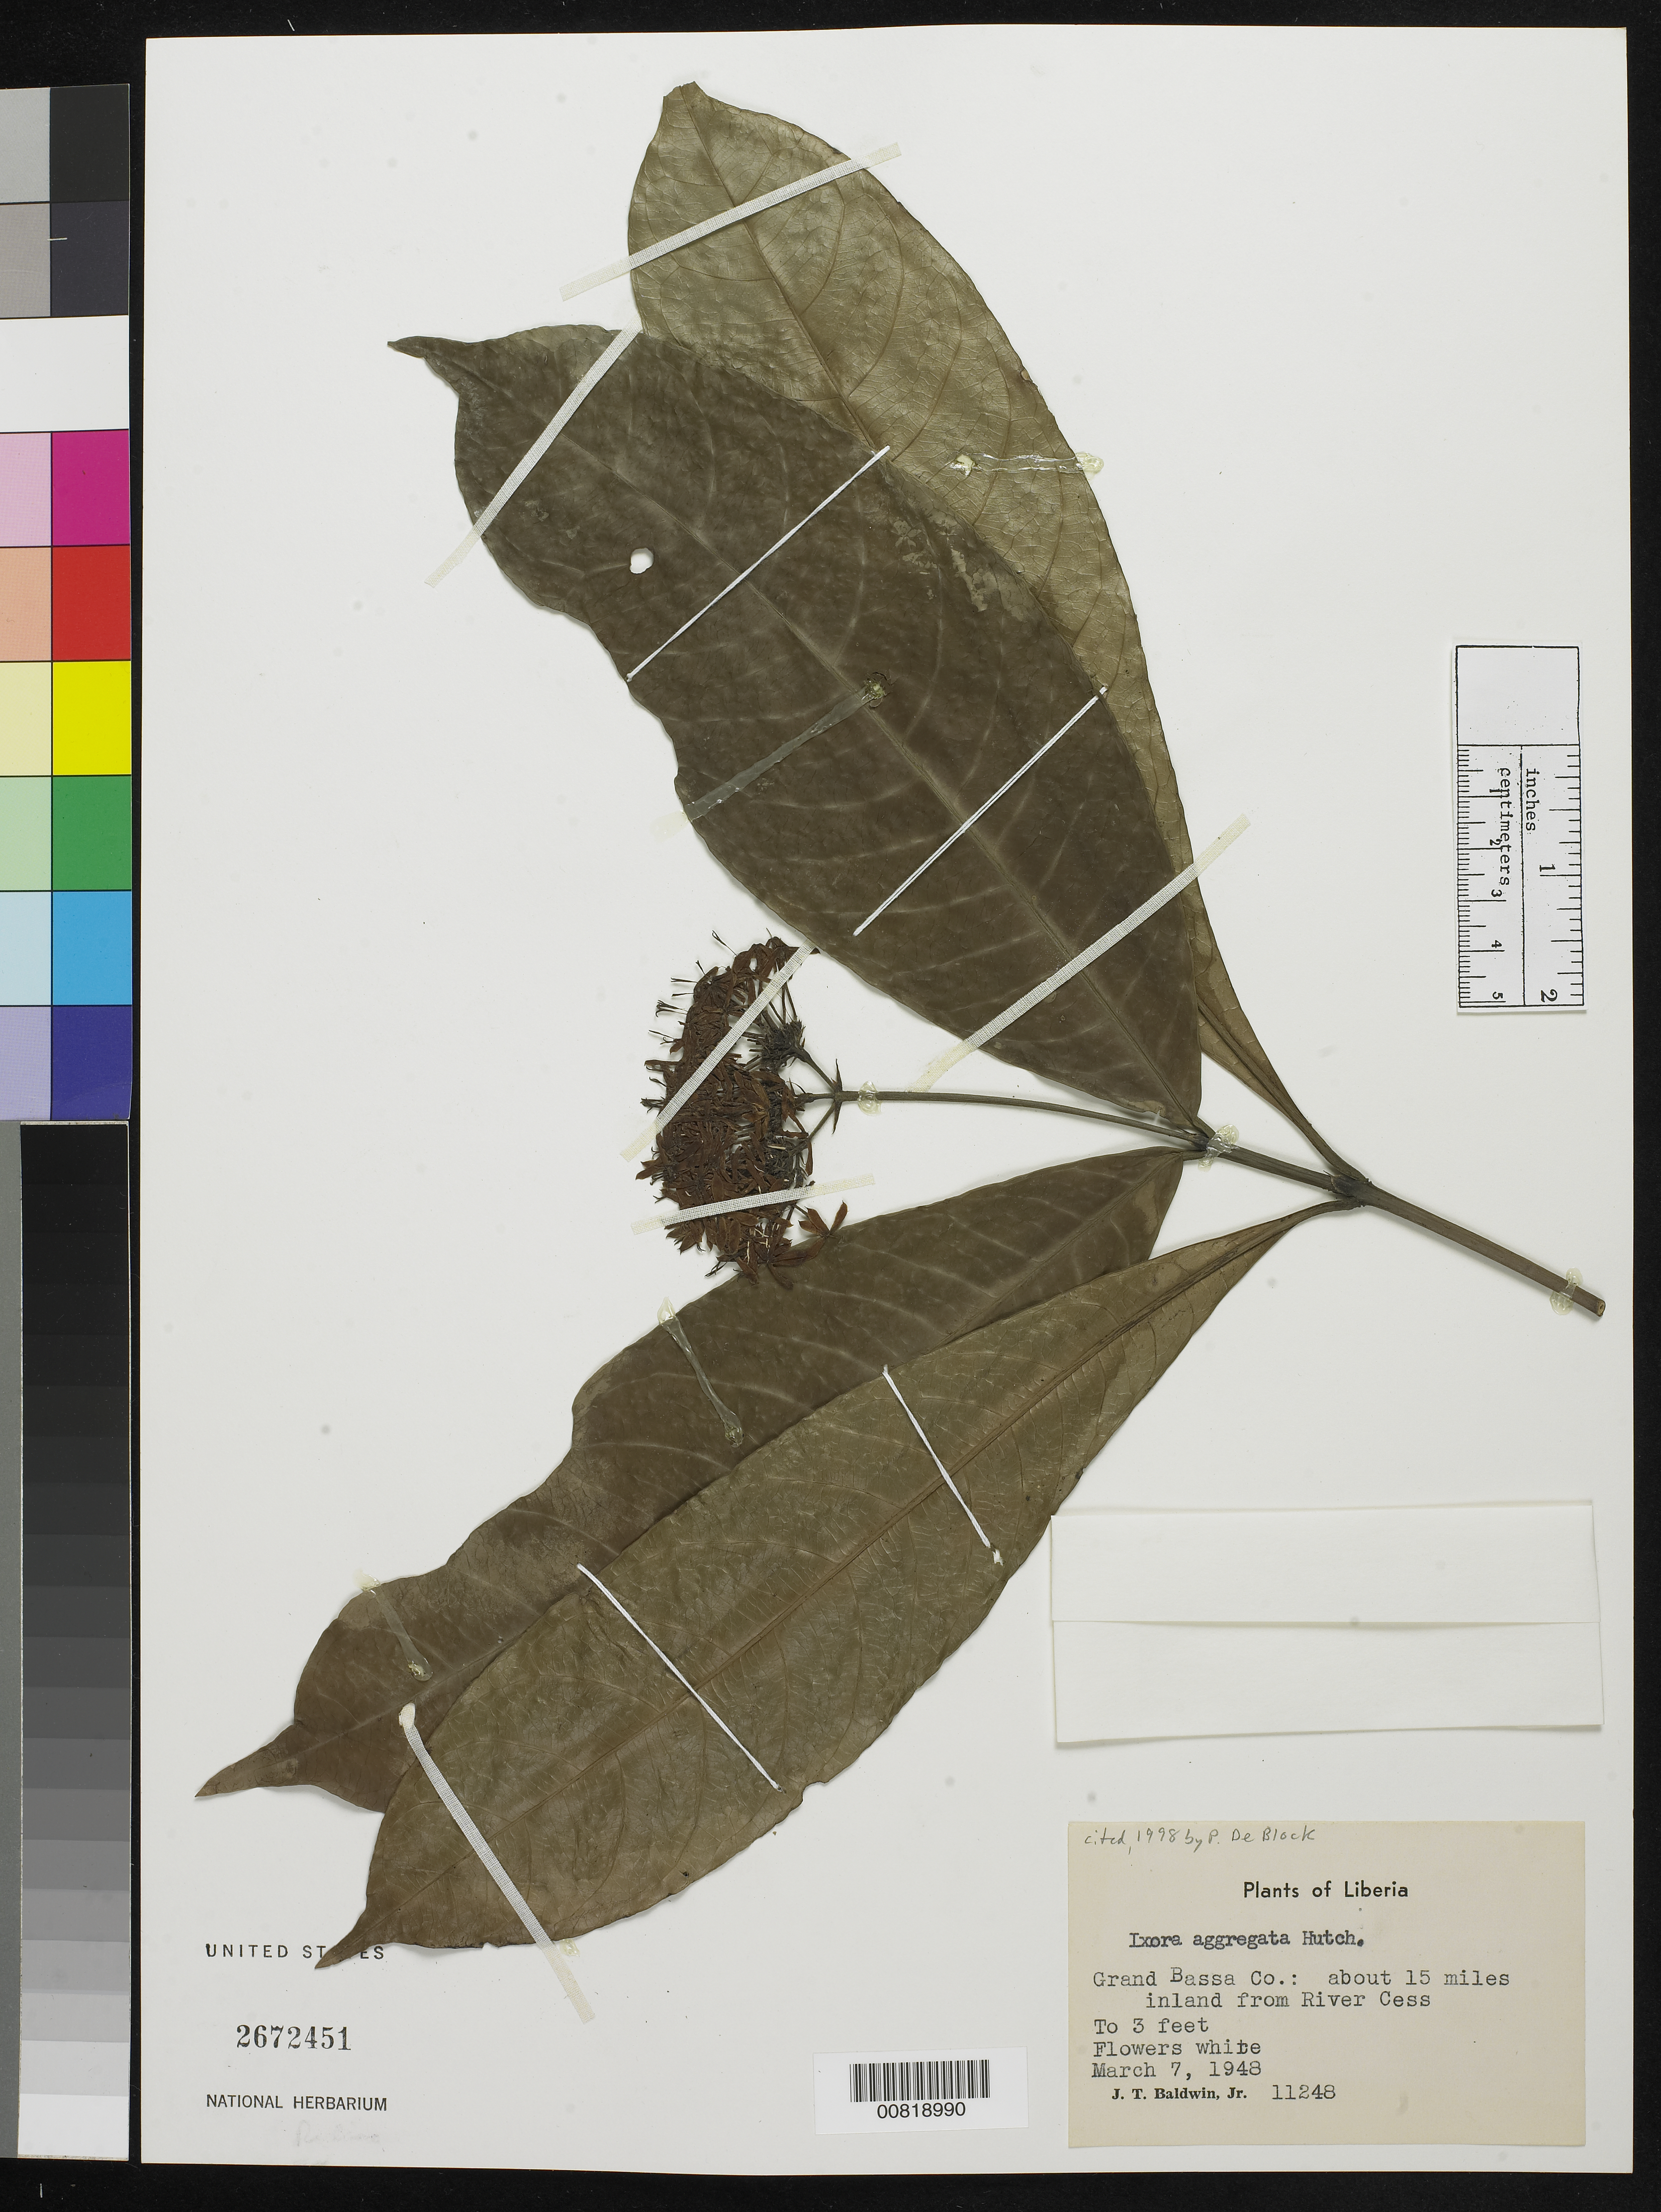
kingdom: Plantae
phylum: Tracheophyta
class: Magnoliopsida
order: Gentianales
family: Rubiaceae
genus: Ixora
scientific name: Ixora aggregata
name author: Hutch.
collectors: J. T. Baldwin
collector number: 11248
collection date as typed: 7 Mar 1948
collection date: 1948-03-07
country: Liberia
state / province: Grand Bassa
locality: about 15 miles inland from River Cess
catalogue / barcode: US 2672451